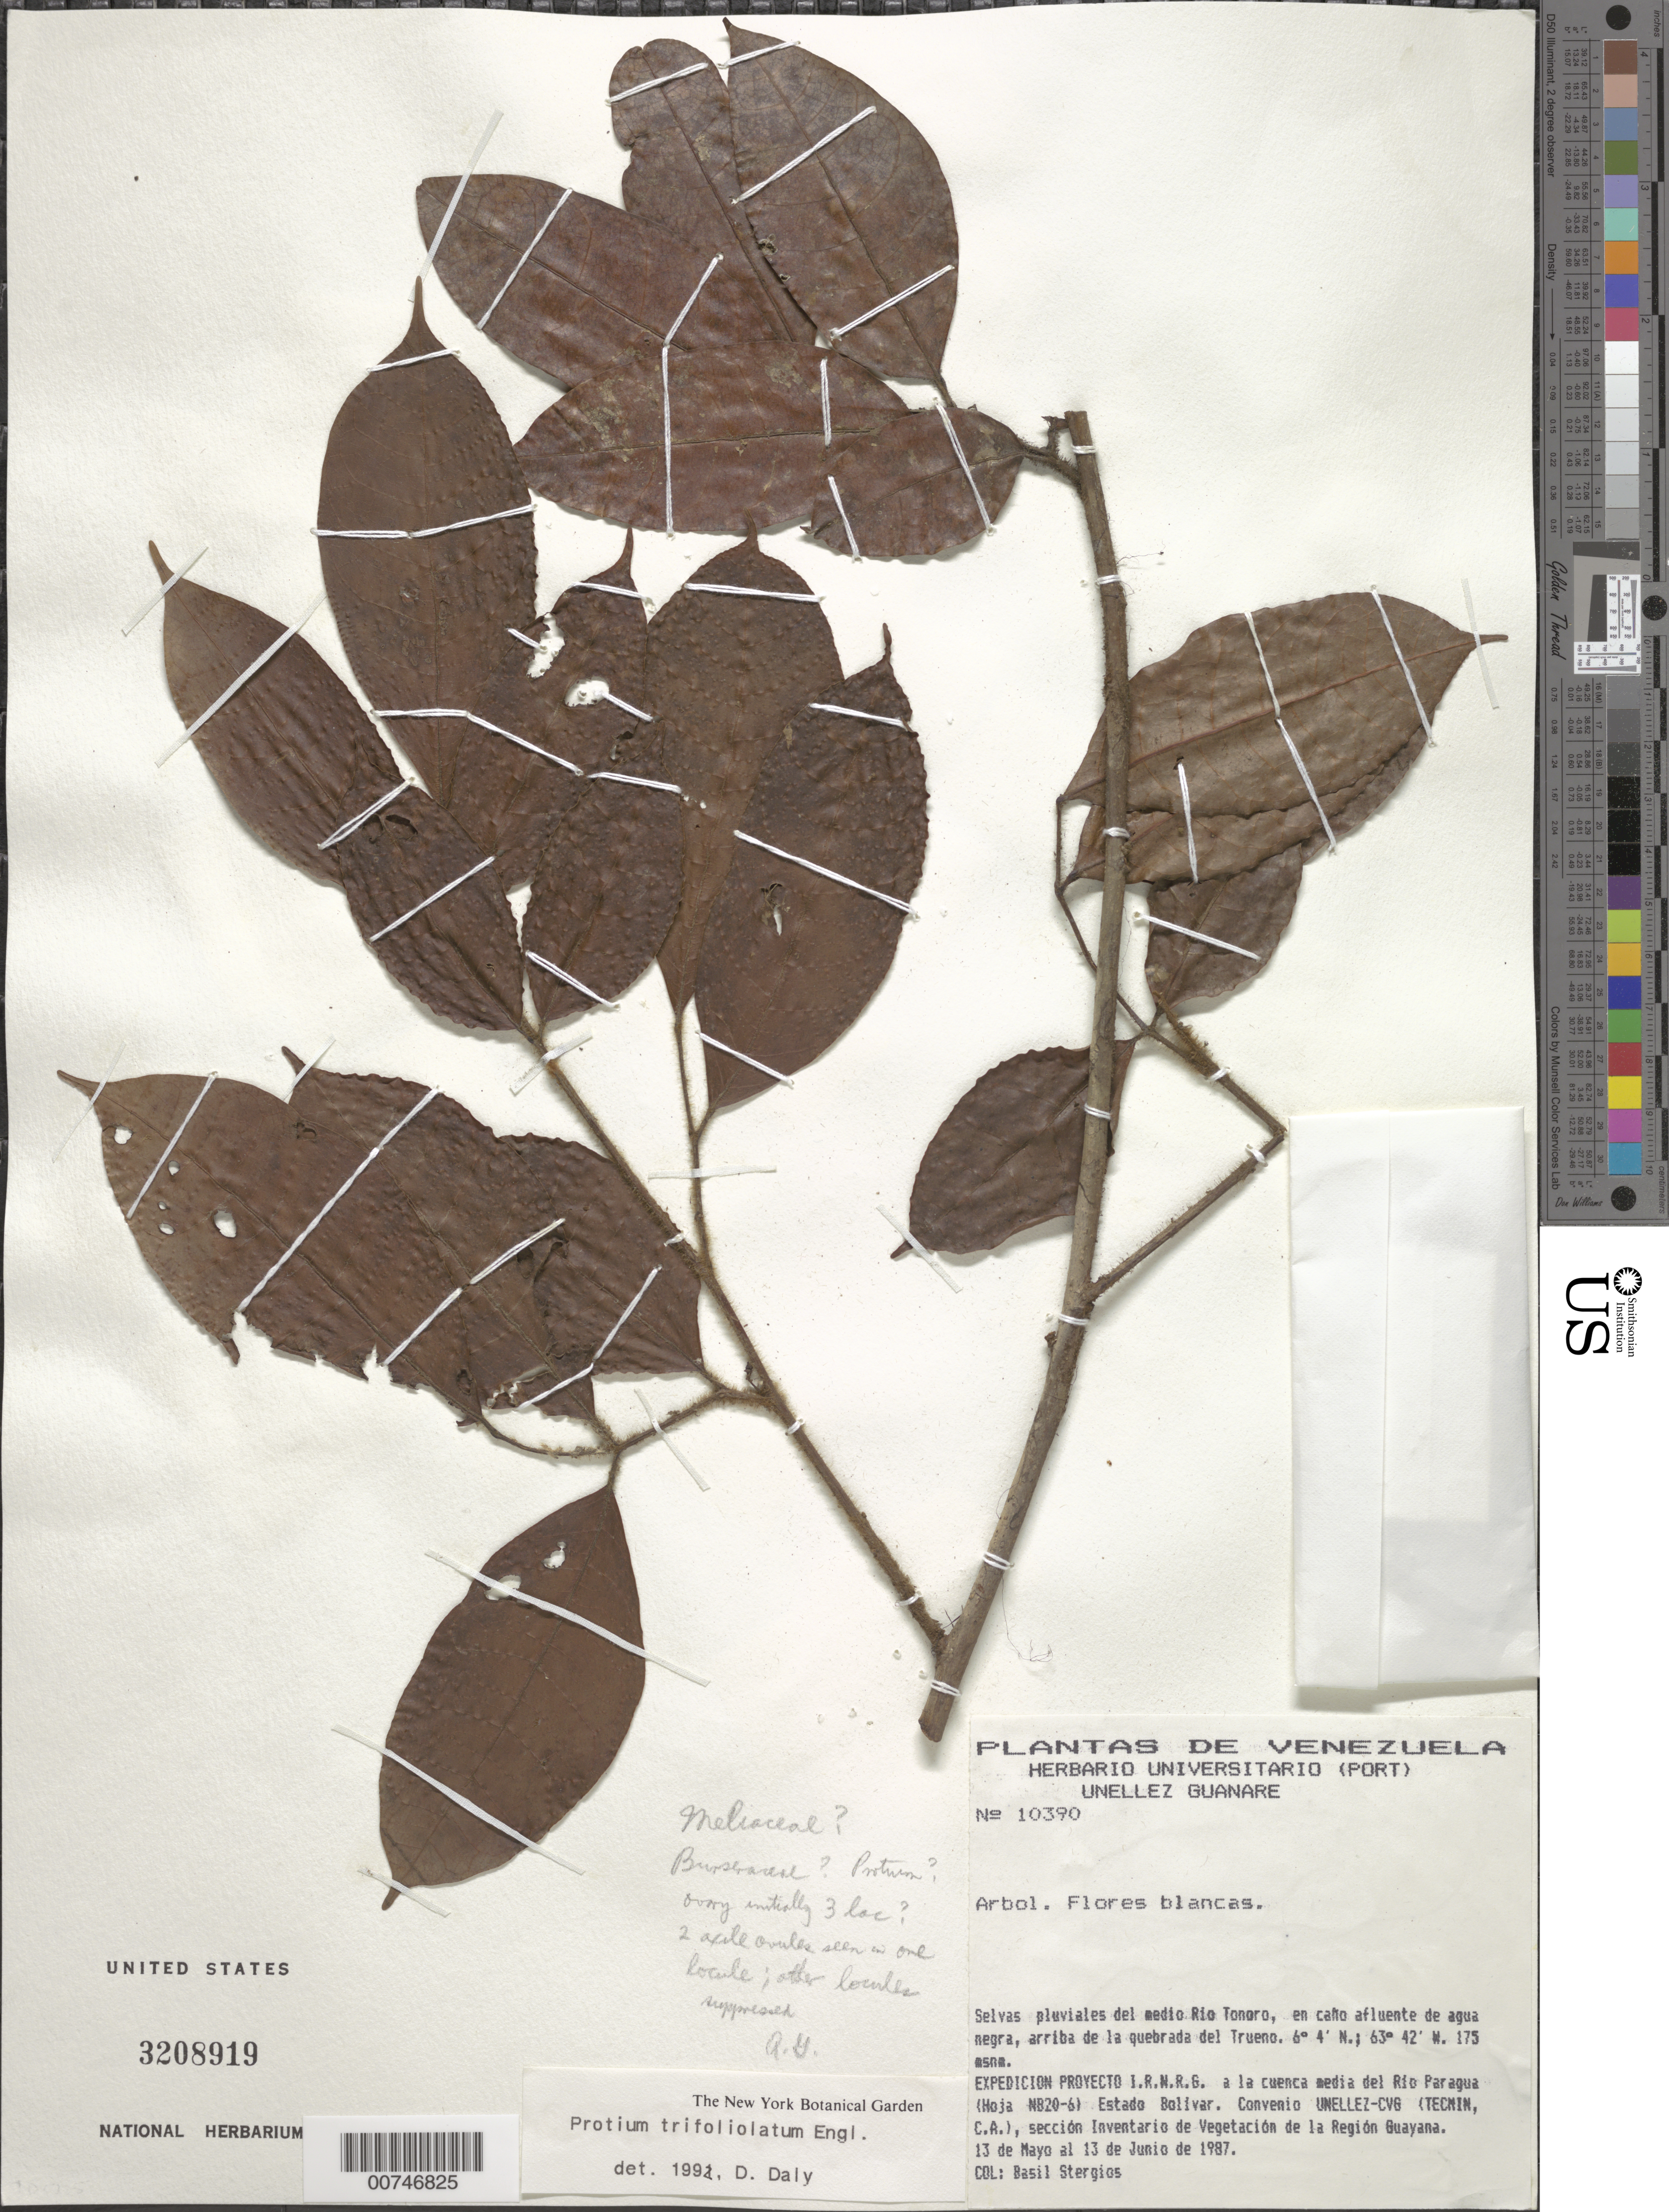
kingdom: Plantae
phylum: Tracheophyta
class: Magnoliopsida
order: Sapindales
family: Burseraceae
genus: Protium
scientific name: Protium trifoliolatum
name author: Engl.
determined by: Daly, D. C.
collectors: B. G. Stergios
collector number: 10390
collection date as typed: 13-May-87 to 13-Jun-87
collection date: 1987-05-13/1987-06-13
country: Venezuela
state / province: Bolívar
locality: Río Paragua, Río Tonoro, arriba de la quebrada del Trueno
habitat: Selvas pluviales, en caño afluente de aqua negra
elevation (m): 175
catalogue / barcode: US 3208919